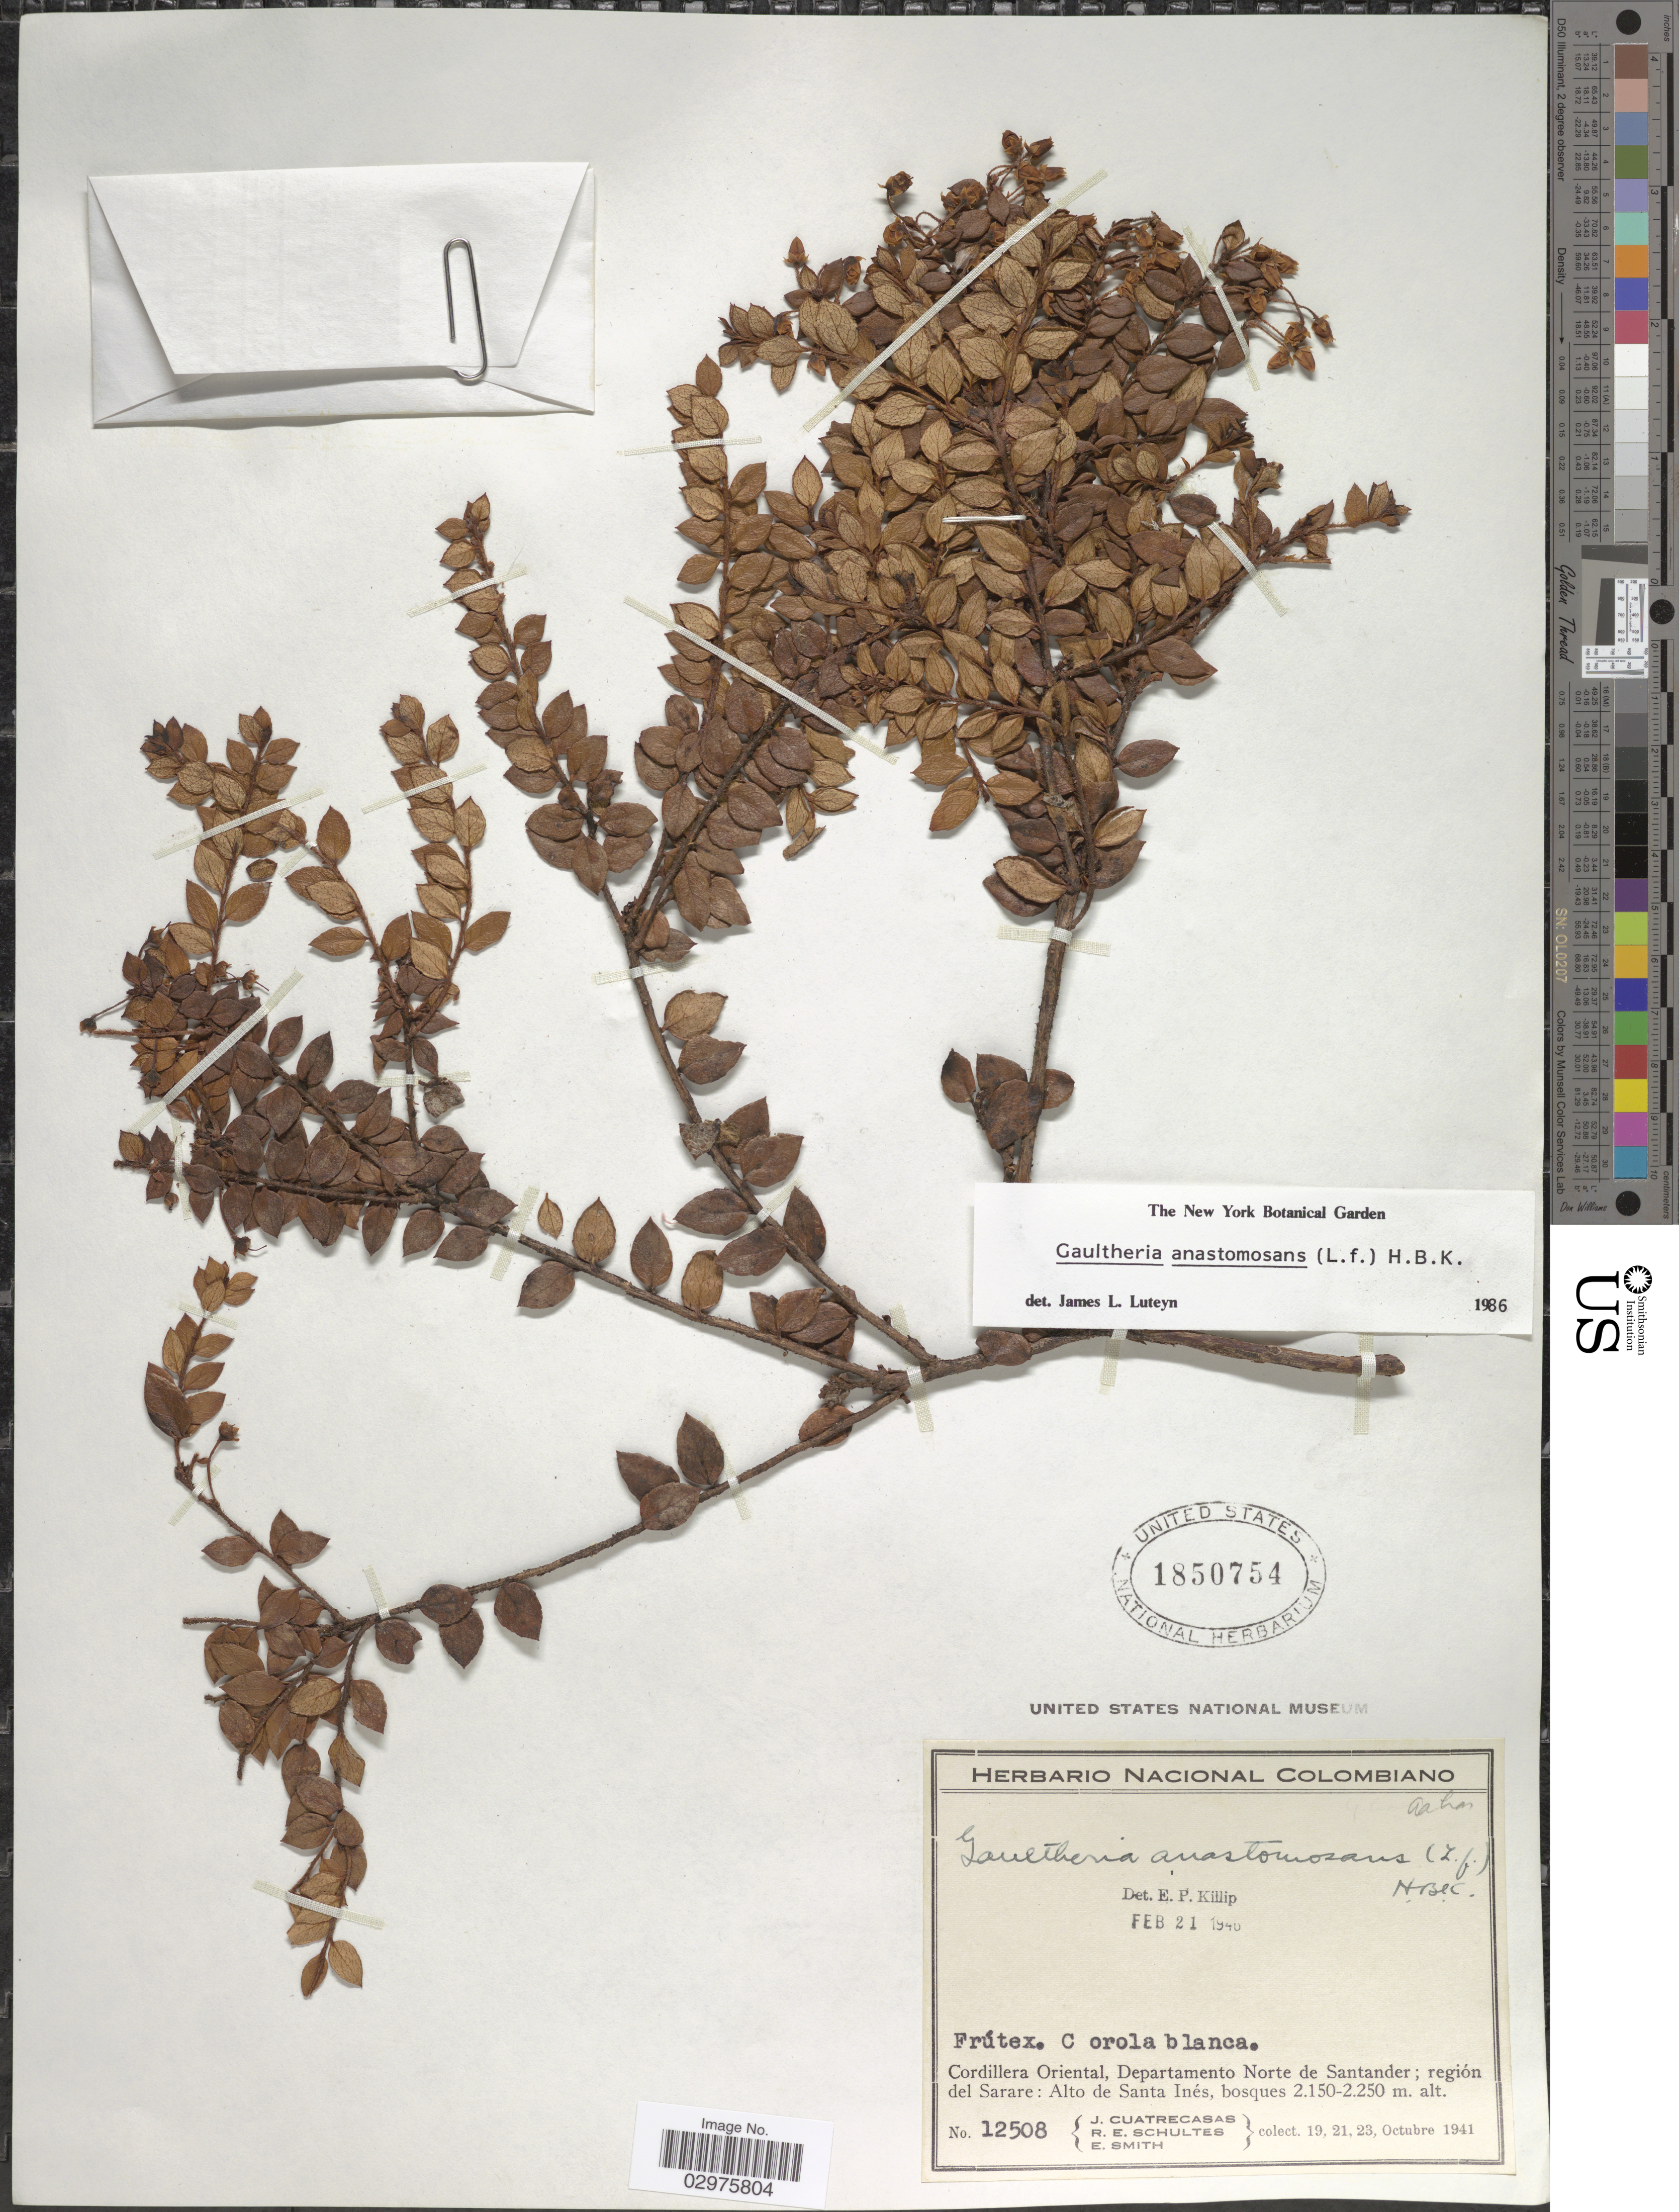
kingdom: Plantae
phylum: Tracheophyta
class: Magnoliopsida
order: Ericales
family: Ericaceae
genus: Gaultheria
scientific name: Gaultheria anastomosans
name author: (L. f.) Kunth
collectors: J. Cuatrecasas, R. E. Schultes & E. Smith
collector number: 12508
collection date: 1941-10-19/1941-10-23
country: Colombia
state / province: Norte de Santander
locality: Cordillera Oriental, Departamento Norte de Santander; región del Sarare: Alto de Santa Inés.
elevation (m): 2150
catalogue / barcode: US 1850754